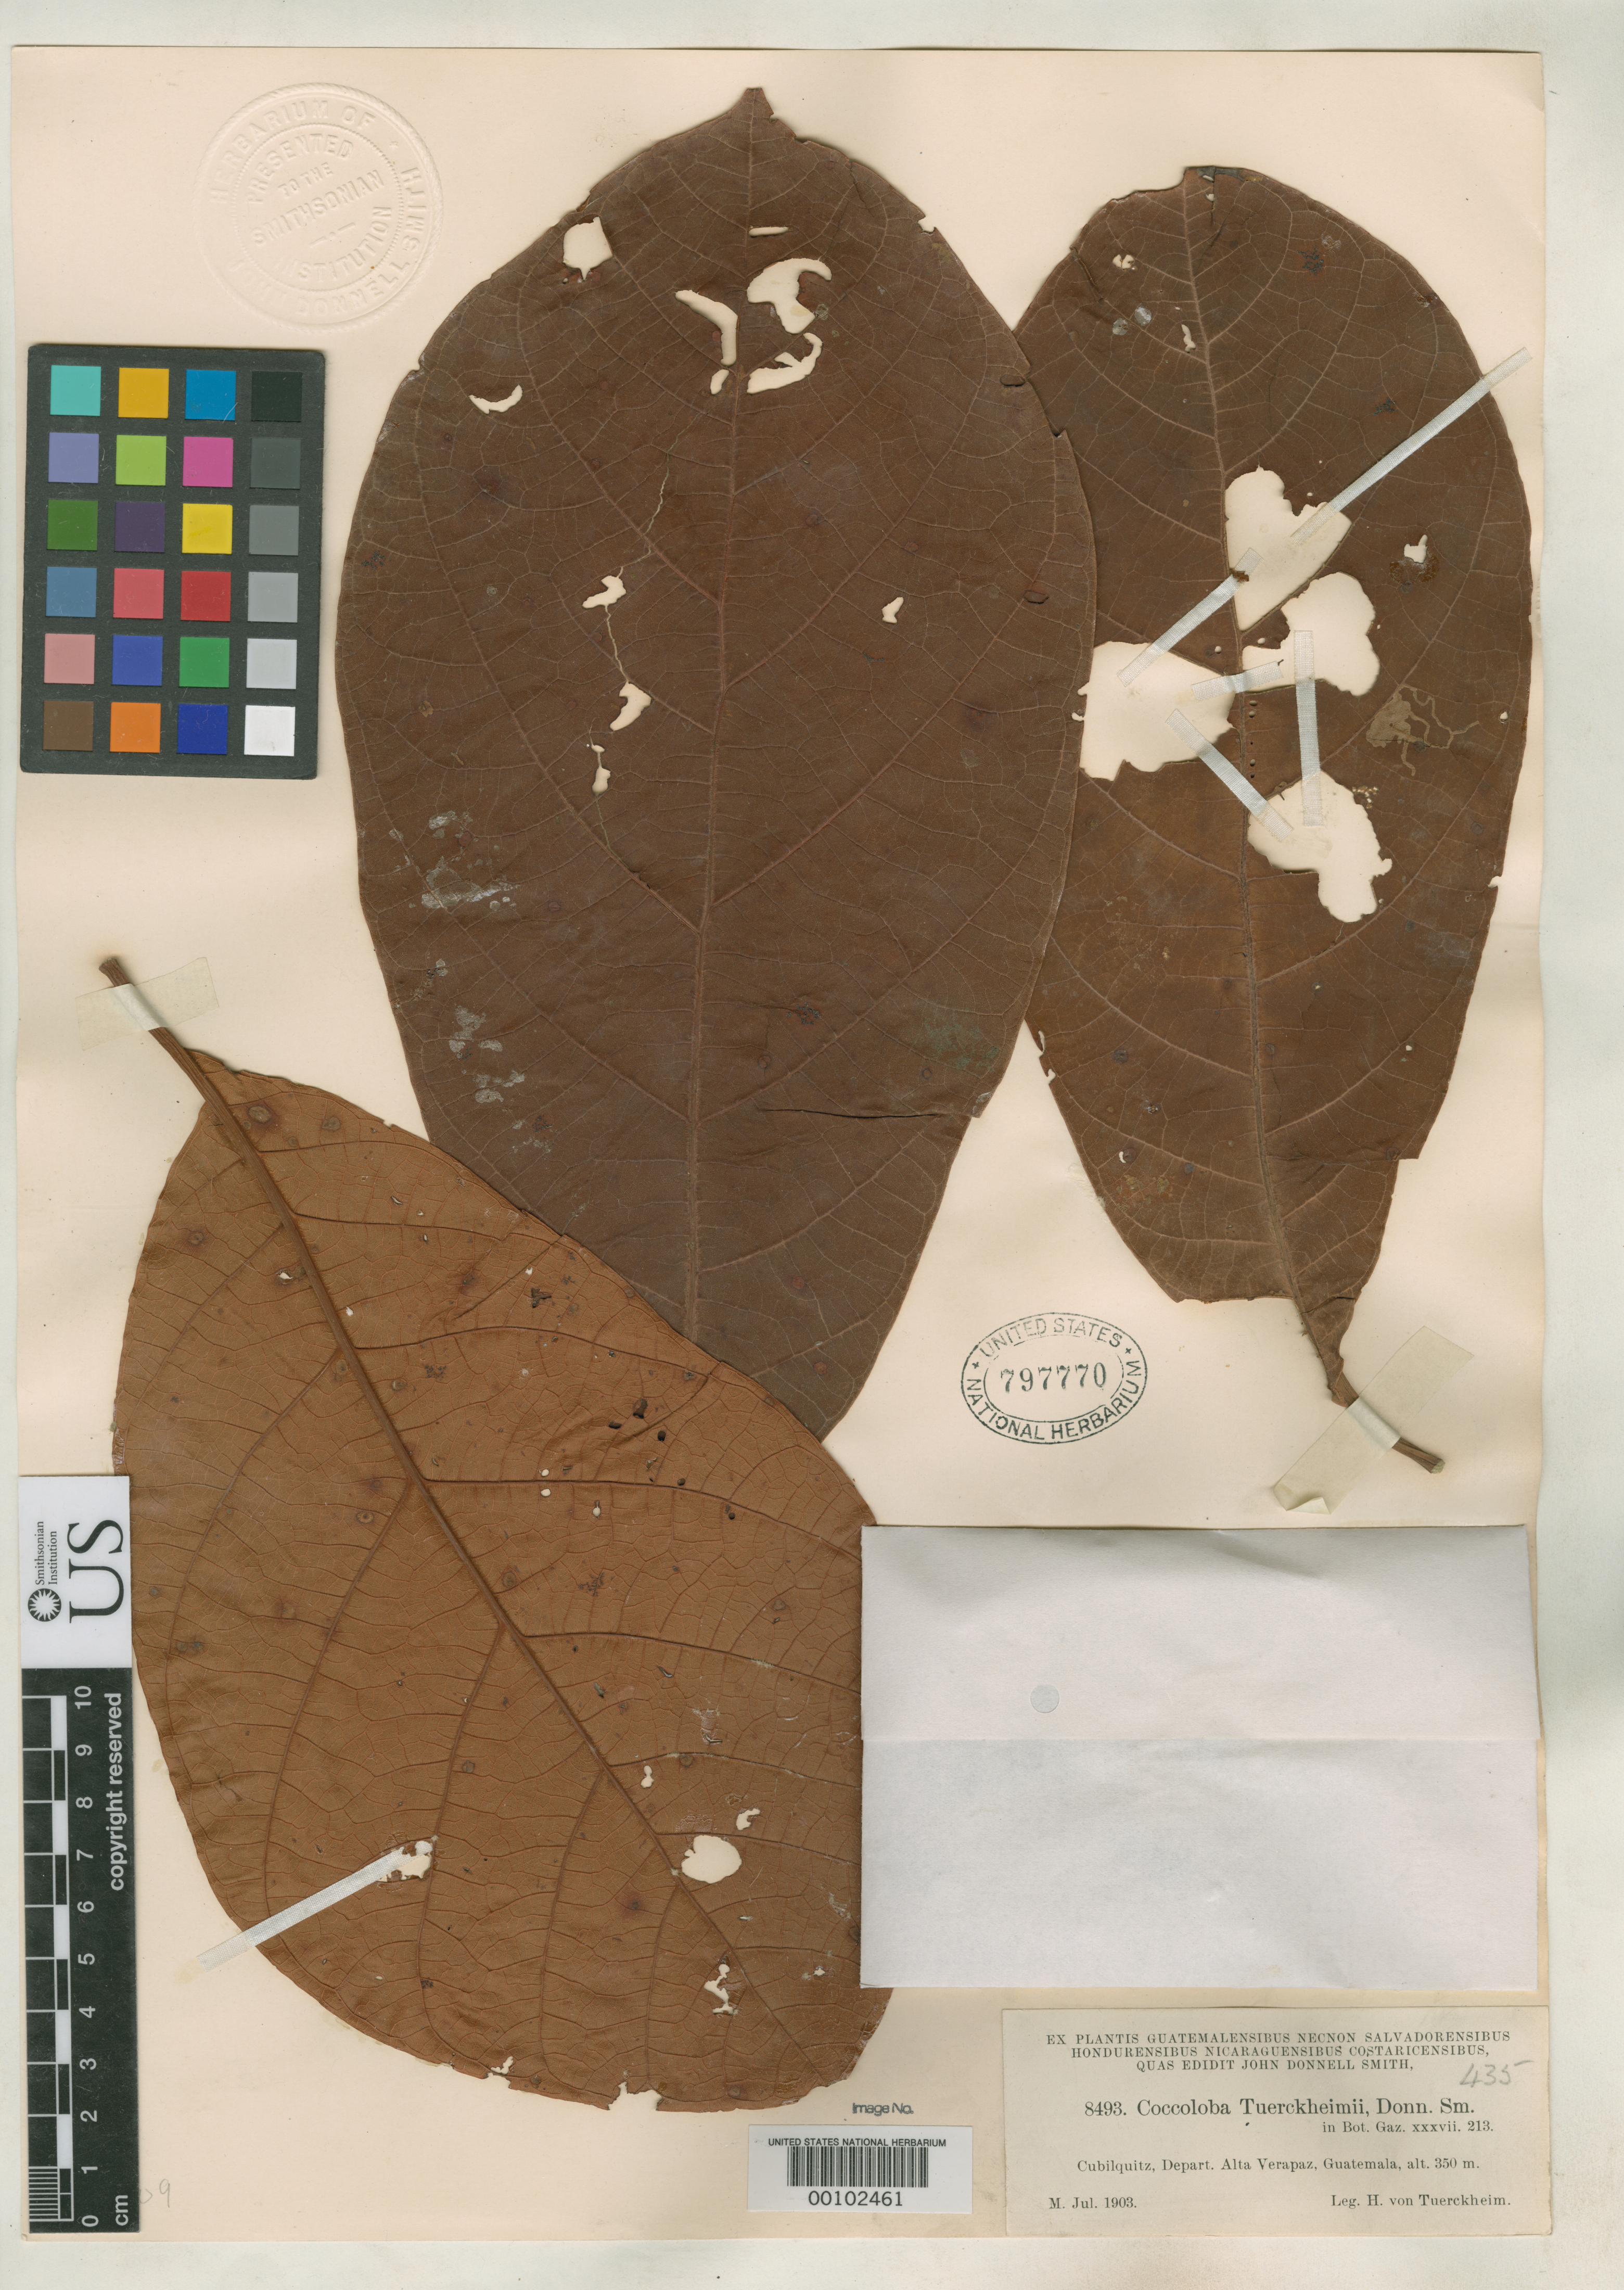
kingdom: Plantae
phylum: Tracheophyta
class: Magnoliopsida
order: Caryophyllales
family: Polygonaceae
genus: Coccoloba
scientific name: Coccoloba tuerckheimii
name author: Donn. Sm.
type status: Type Collection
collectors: H. von Türckheim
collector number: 8493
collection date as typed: Jul 1903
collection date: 1903-07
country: Guatemala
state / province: Alta Verapaz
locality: Cubilquitz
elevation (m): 350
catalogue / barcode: US 797770